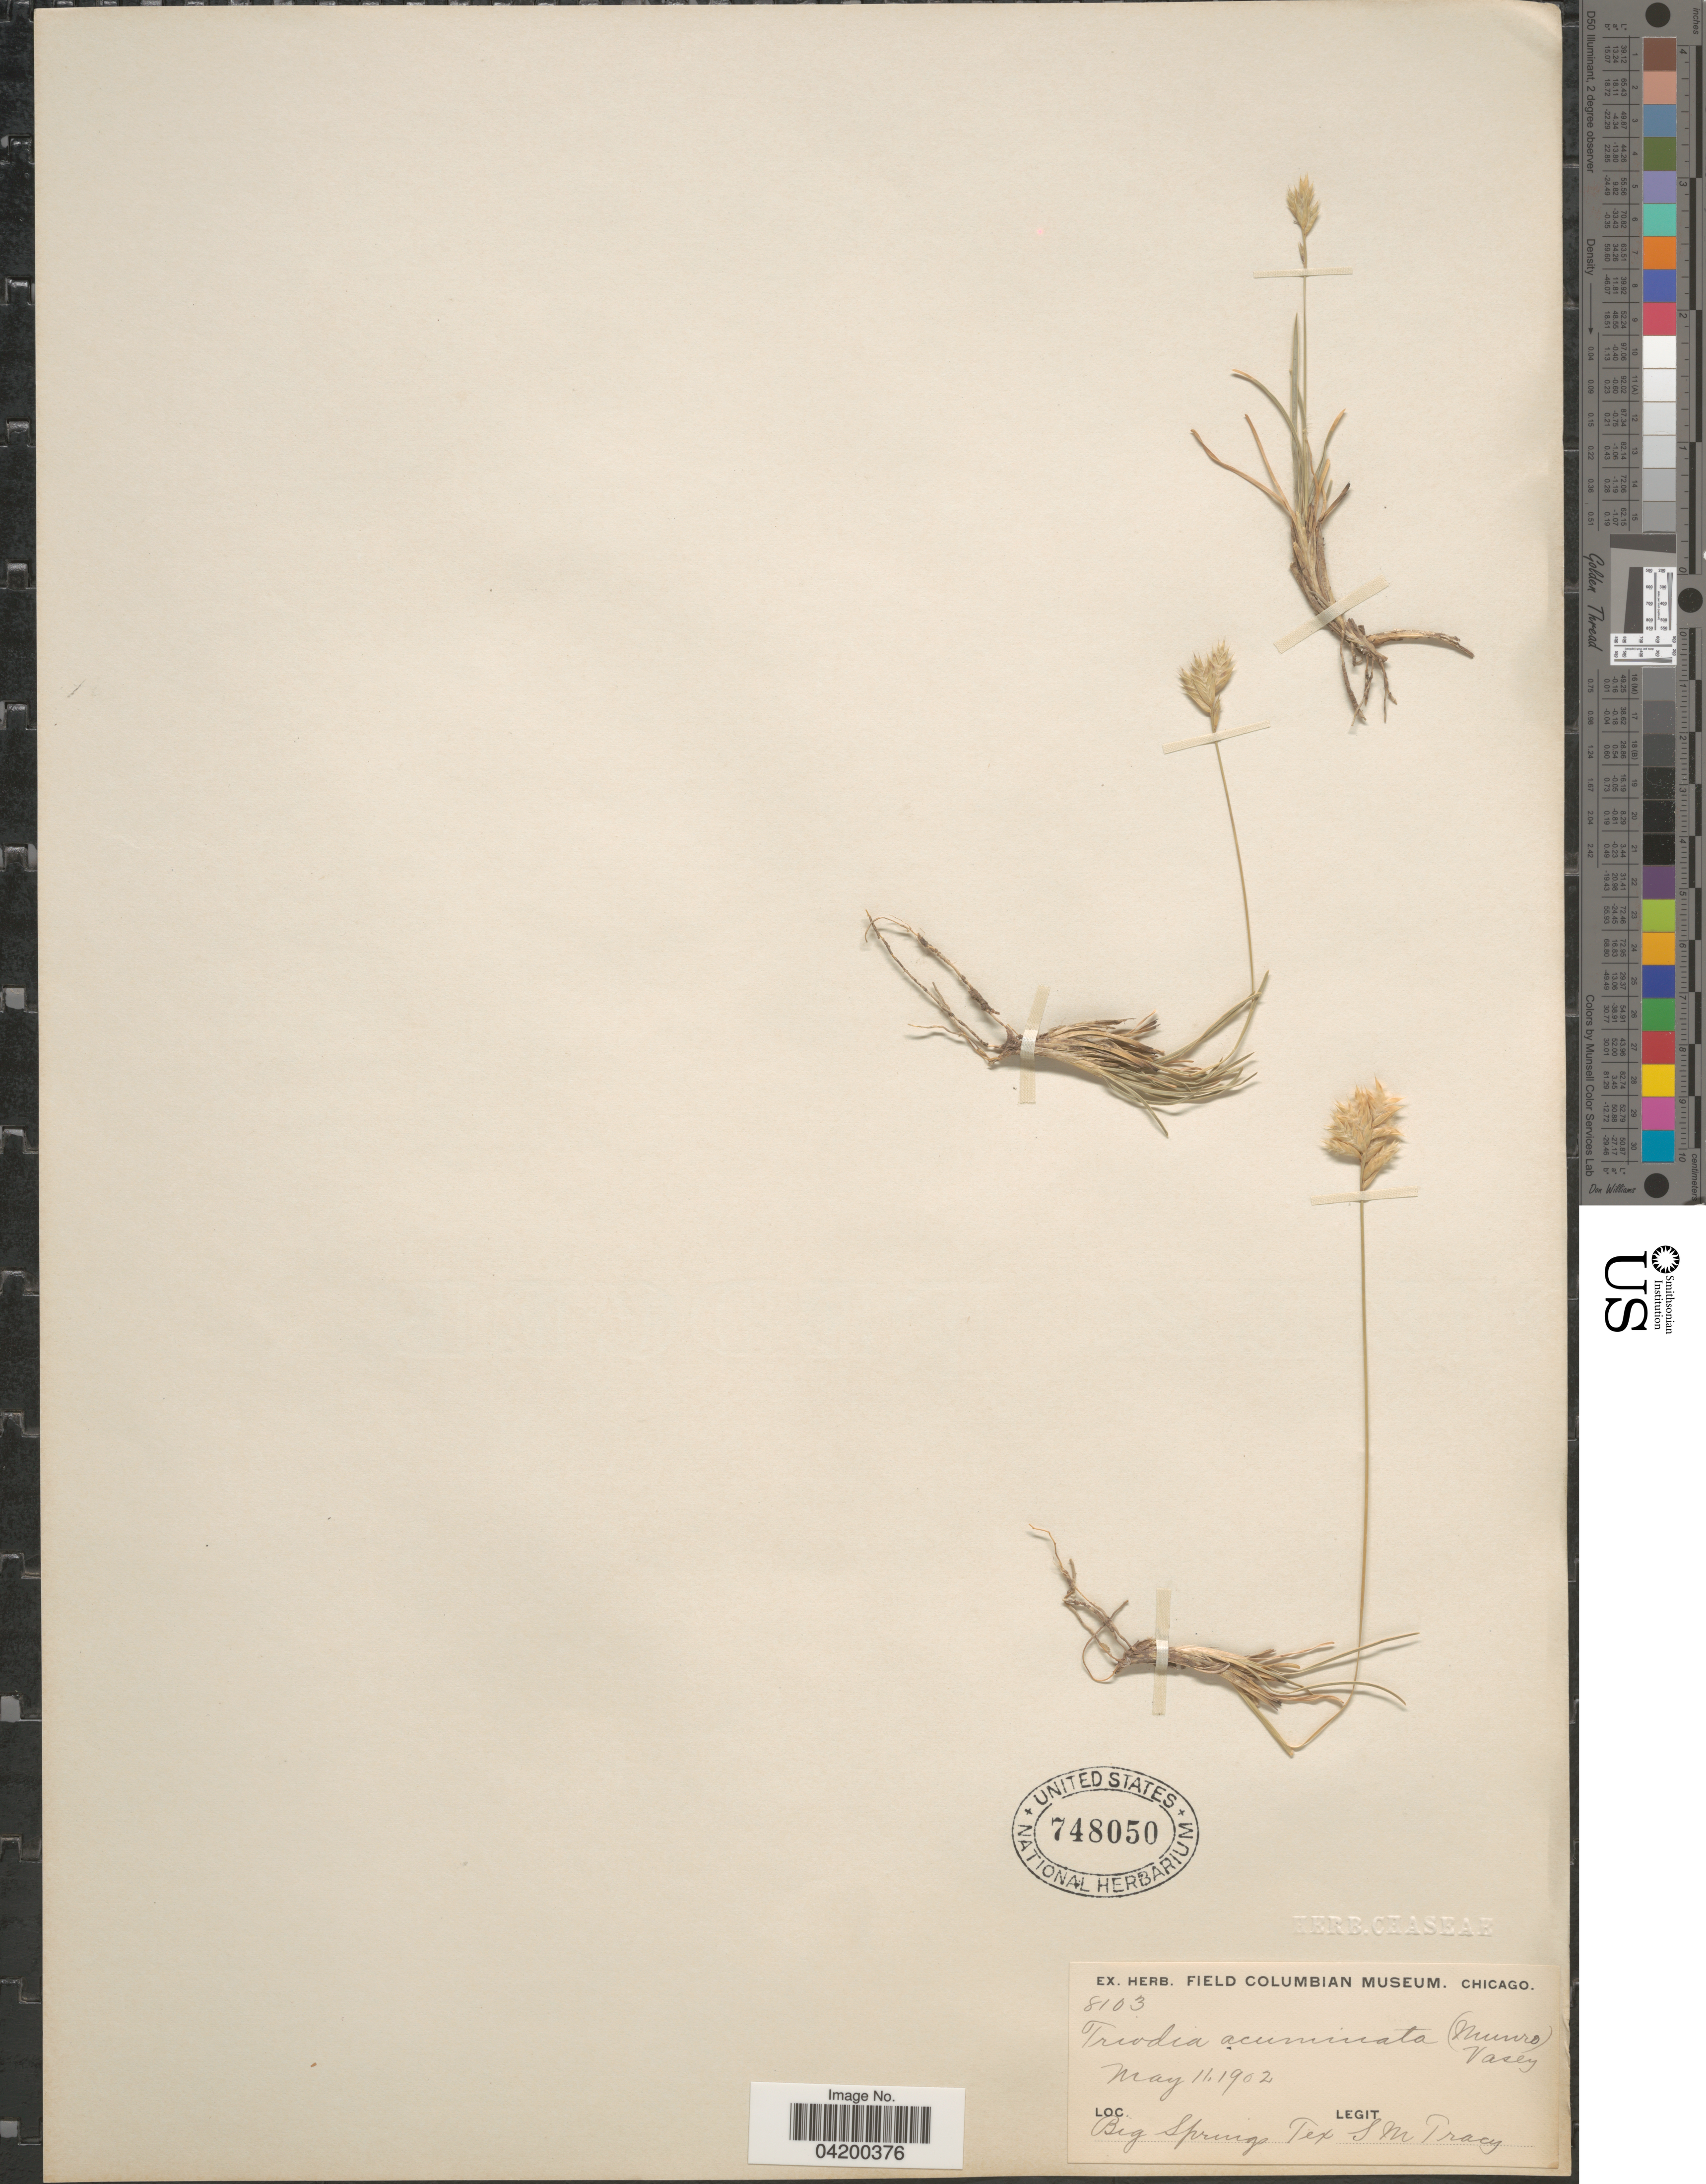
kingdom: Plantae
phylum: Tracheophyta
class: Liliopsida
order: Poales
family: Poaceae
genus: Erioneuron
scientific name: Erioneuron pilosum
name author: (Buckley) Nash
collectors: S. M. Tracy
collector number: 8103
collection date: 1902-05-11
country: United States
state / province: Texas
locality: Big Springs.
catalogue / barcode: US 748050